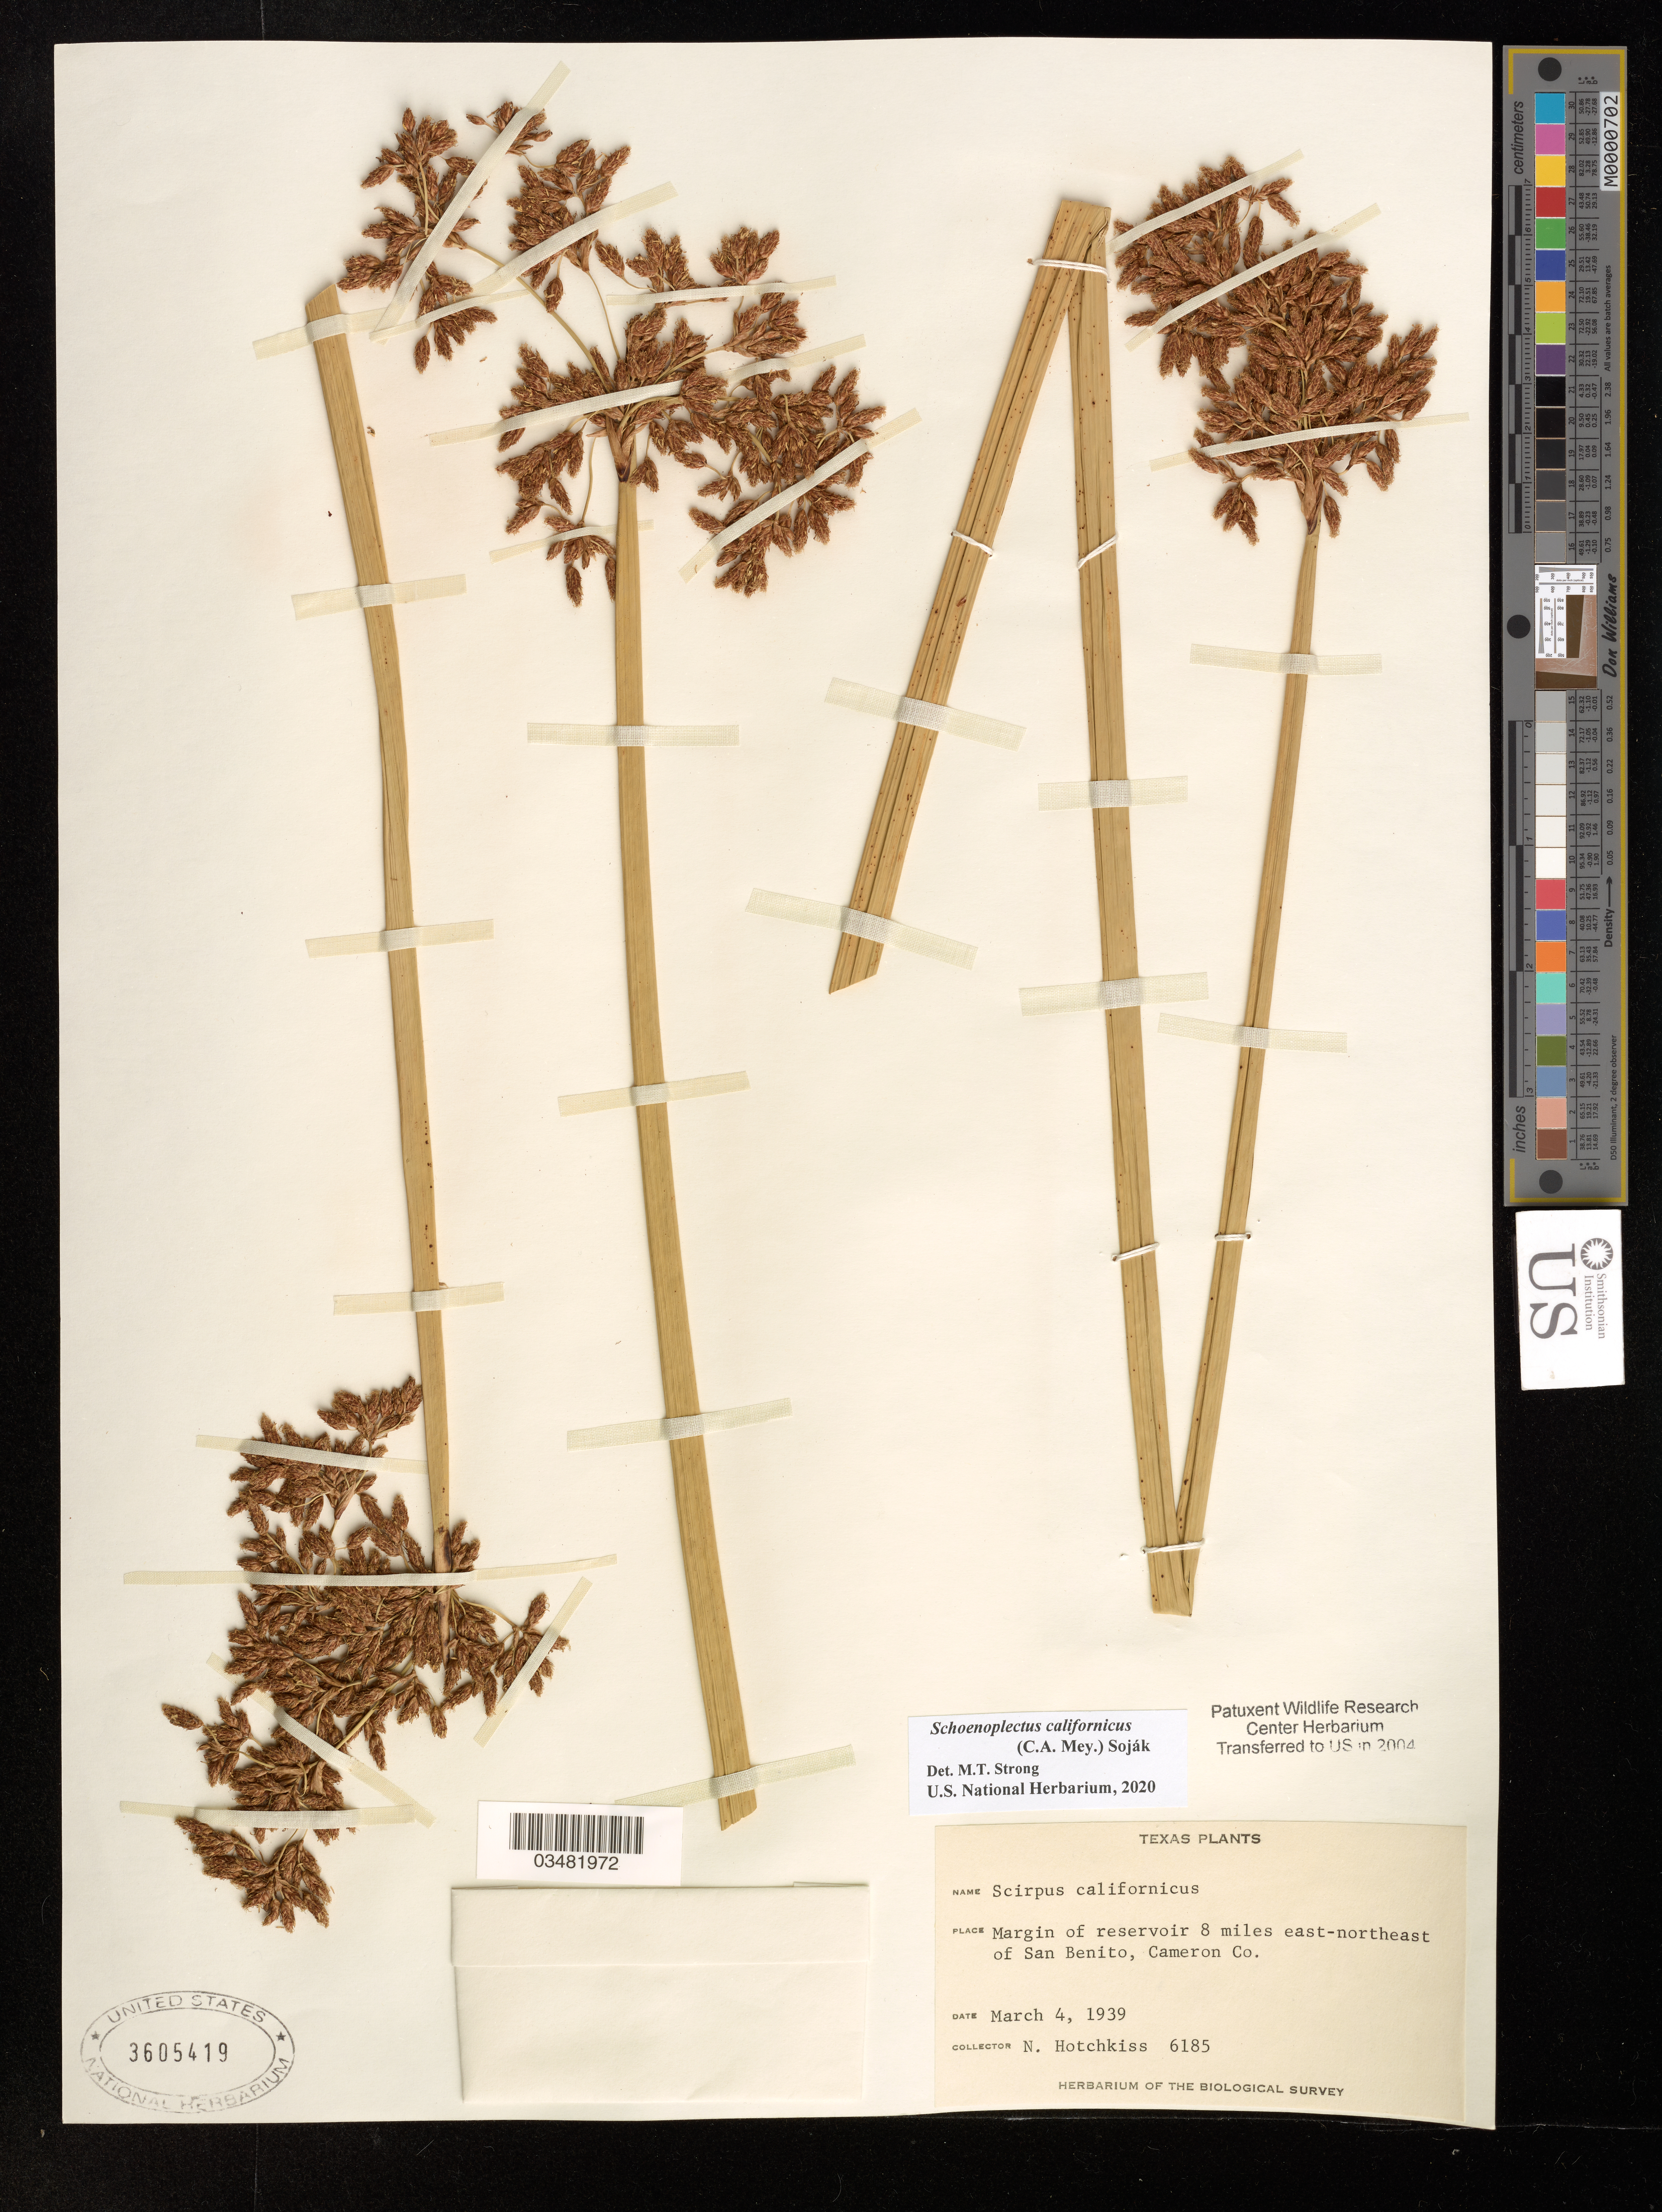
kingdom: Plantae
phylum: Tracheophyta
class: Liliopsida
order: Poales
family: Cyperaceae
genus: Schoenoplectus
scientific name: Schoenoplectus californicus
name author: (C.A. Mey.) Soják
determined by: Strong, M. T., (US), Smithsonian Institution - National Museum of Natural History (UNITED STATES)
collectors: N. Hotchkiss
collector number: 6185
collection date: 1939-03-04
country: United States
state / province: Texas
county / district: Cameron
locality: Margin of reservoir 8 miles east-northeast of San Benito, Cameron Co.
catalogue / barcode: US 3605419